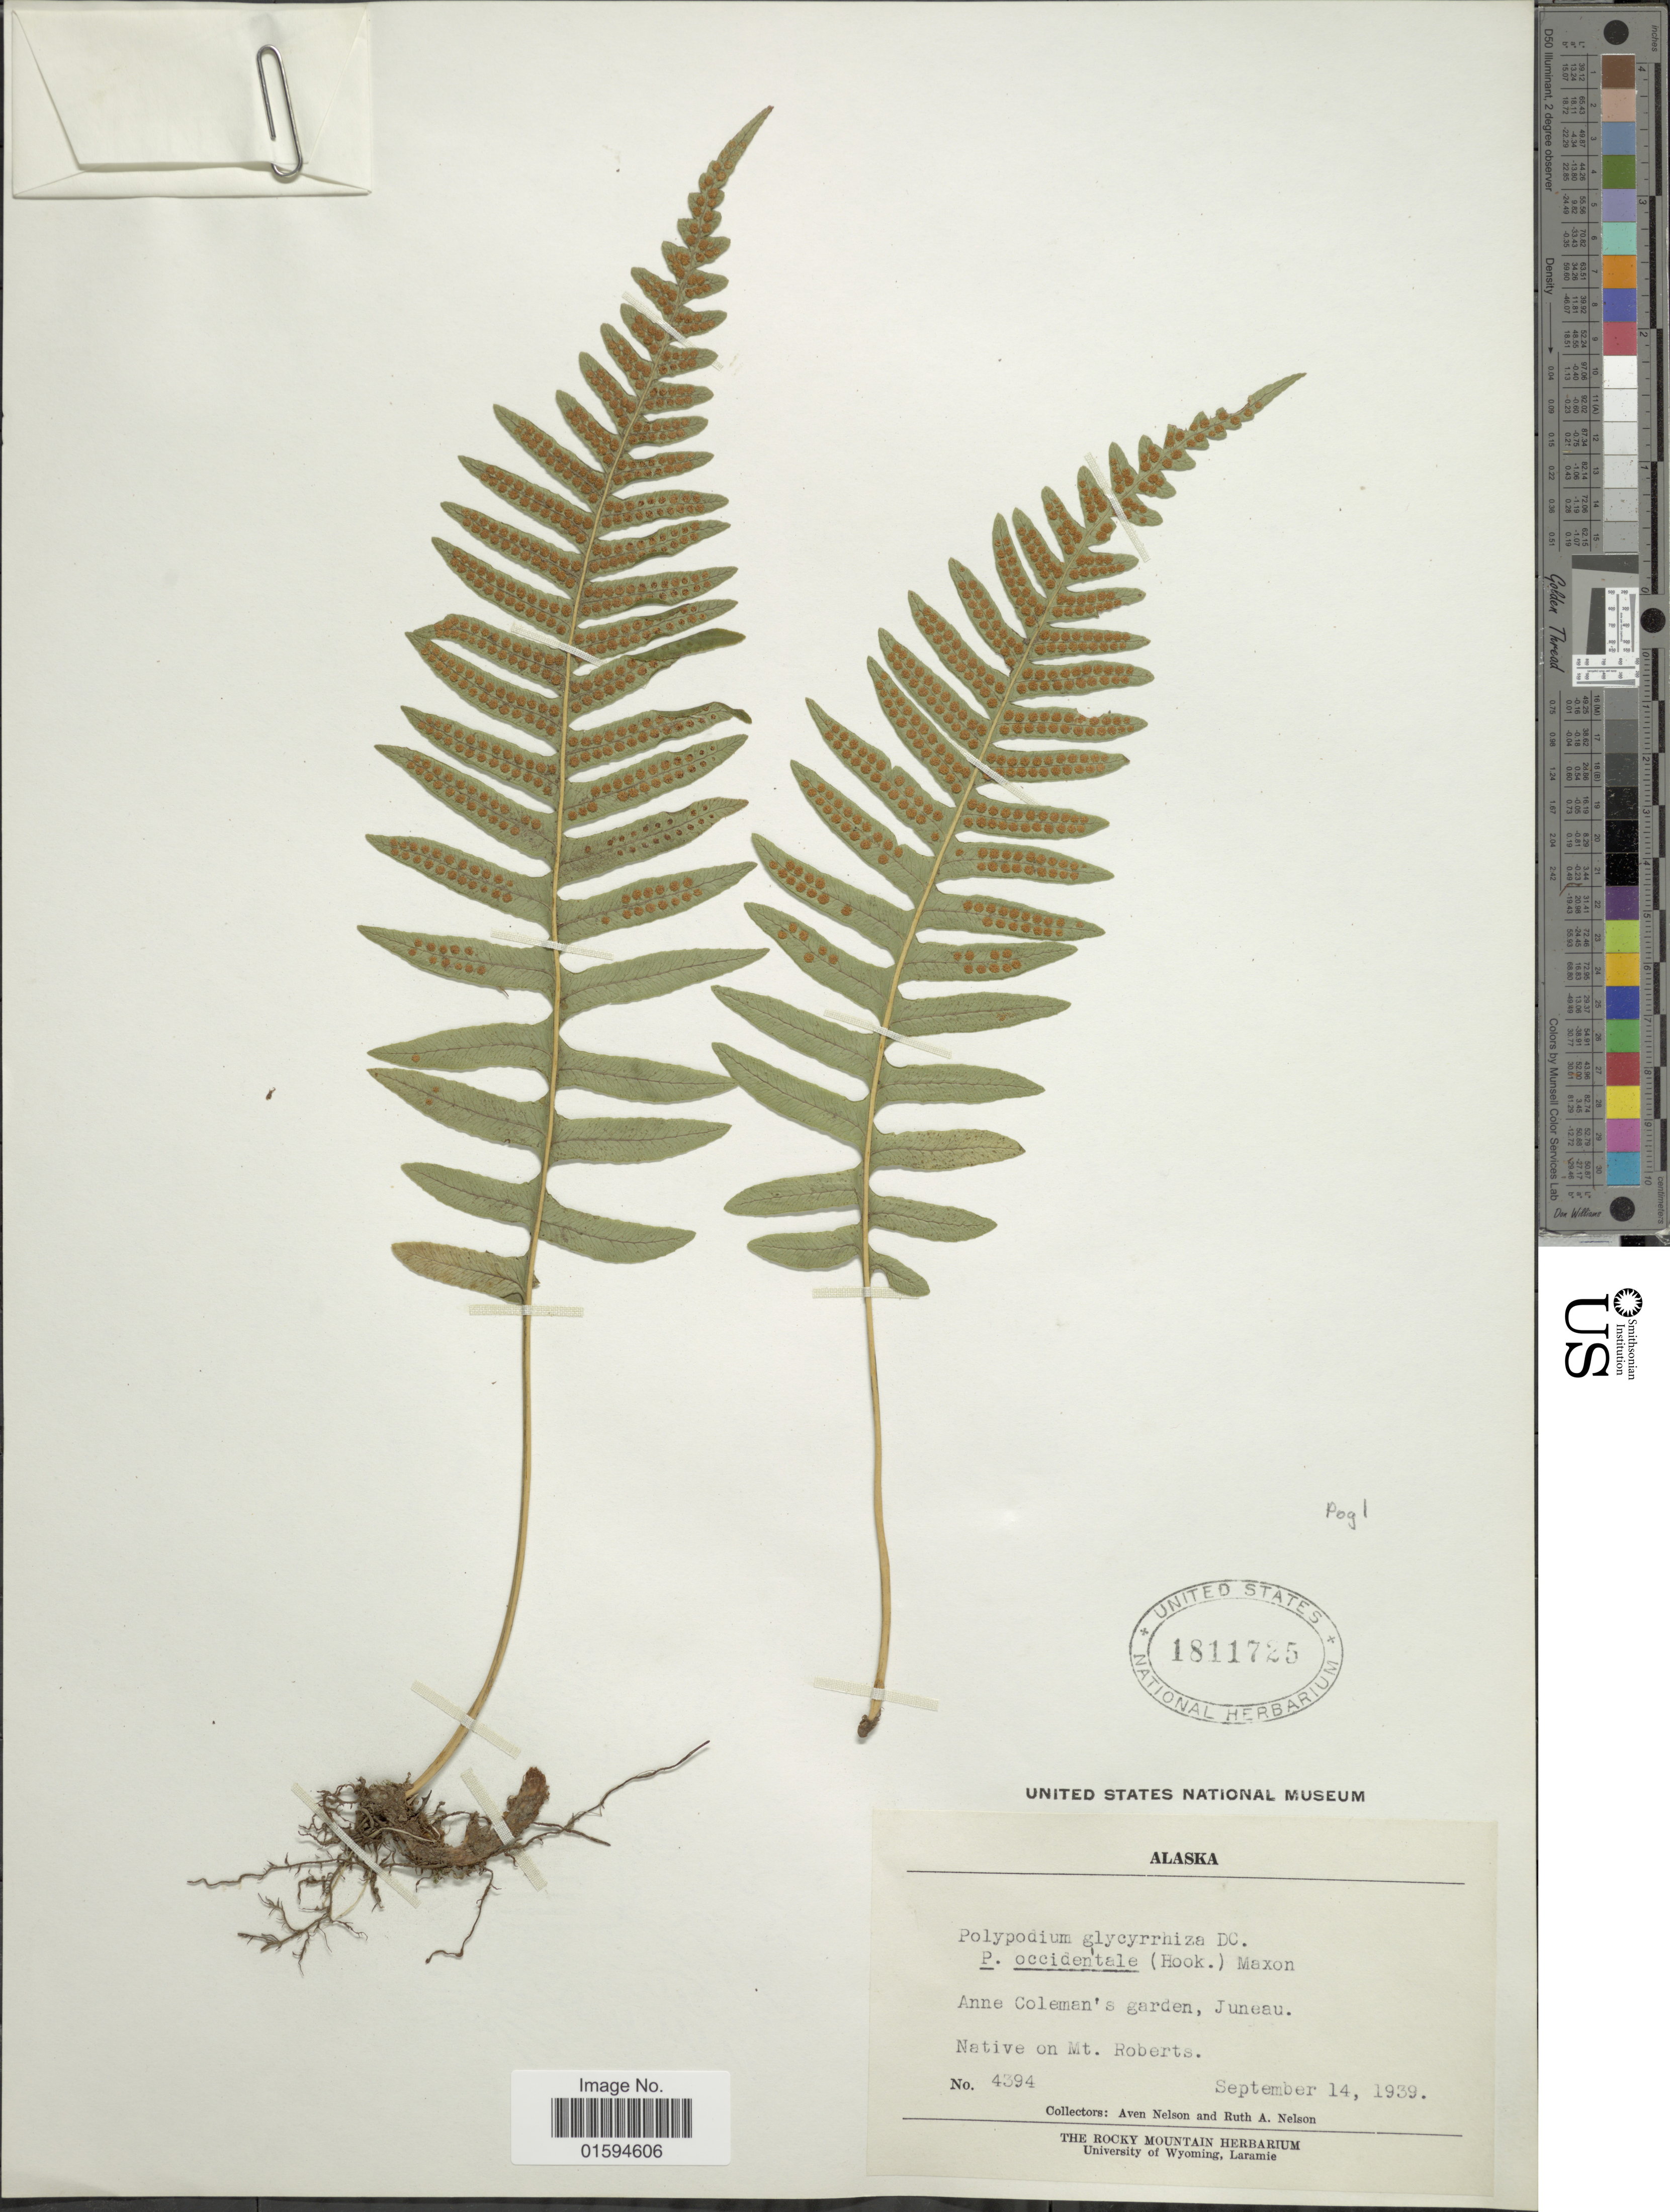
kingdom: Plantae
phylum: Tracheophyta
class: Polypodiopsida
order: Polypodiales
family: Polypodiaceae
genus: Polypodium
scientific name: Polypodium glycyrrhiza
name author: D.C. Eaton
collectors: A. Nelson & R. A. Nelson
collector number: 4394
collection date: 1939-09-14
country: United States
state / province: Alaska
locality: Anne Coleman's garden, Juneau, Native on Mt. Roberts.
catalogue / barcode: US 1811725